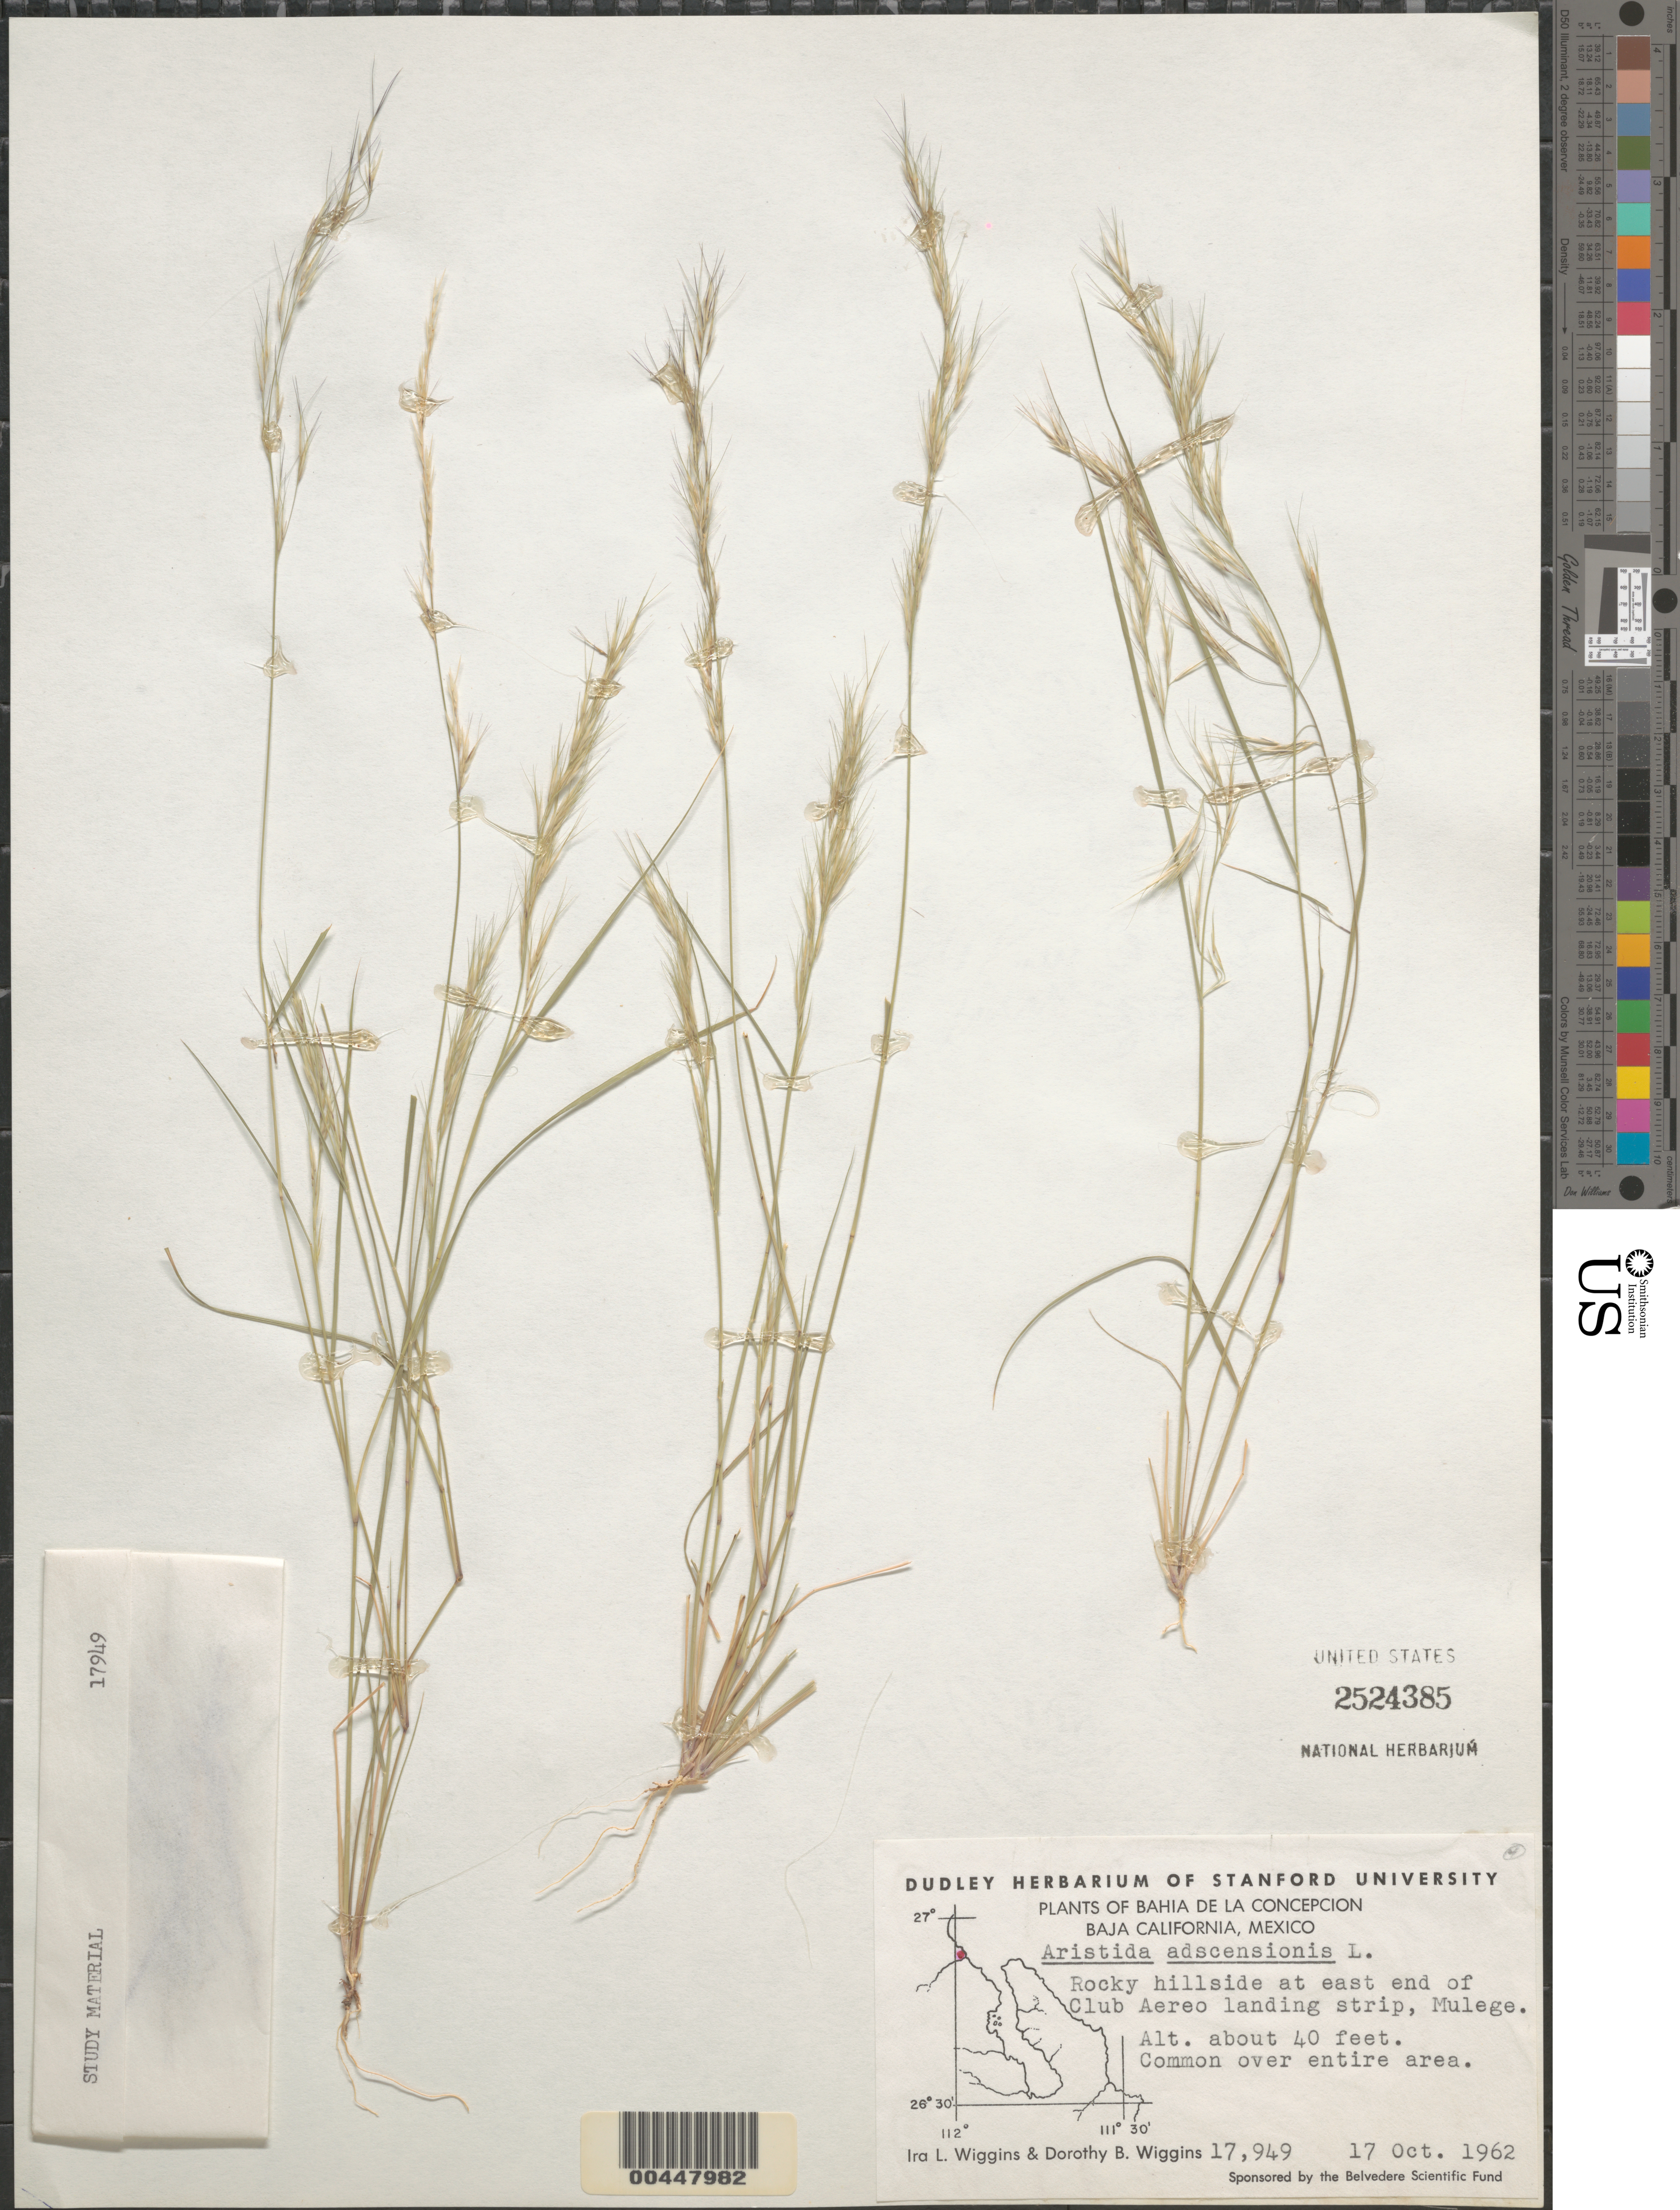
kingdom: Plantae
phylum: Tracheophyta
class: Liliopsida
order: Poales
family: Poaceae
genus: Aristida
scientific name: Aristida adscensionis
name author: L.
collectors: I. L. Wiggins & D. B. Wiggins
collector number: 17949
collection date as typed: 17 Oct 1962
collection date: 1962-10-17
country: Mexico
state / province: Baja California Sur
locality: E end of Club Aereo landing strip, Mulege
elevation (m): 12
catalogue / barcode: US 2524385